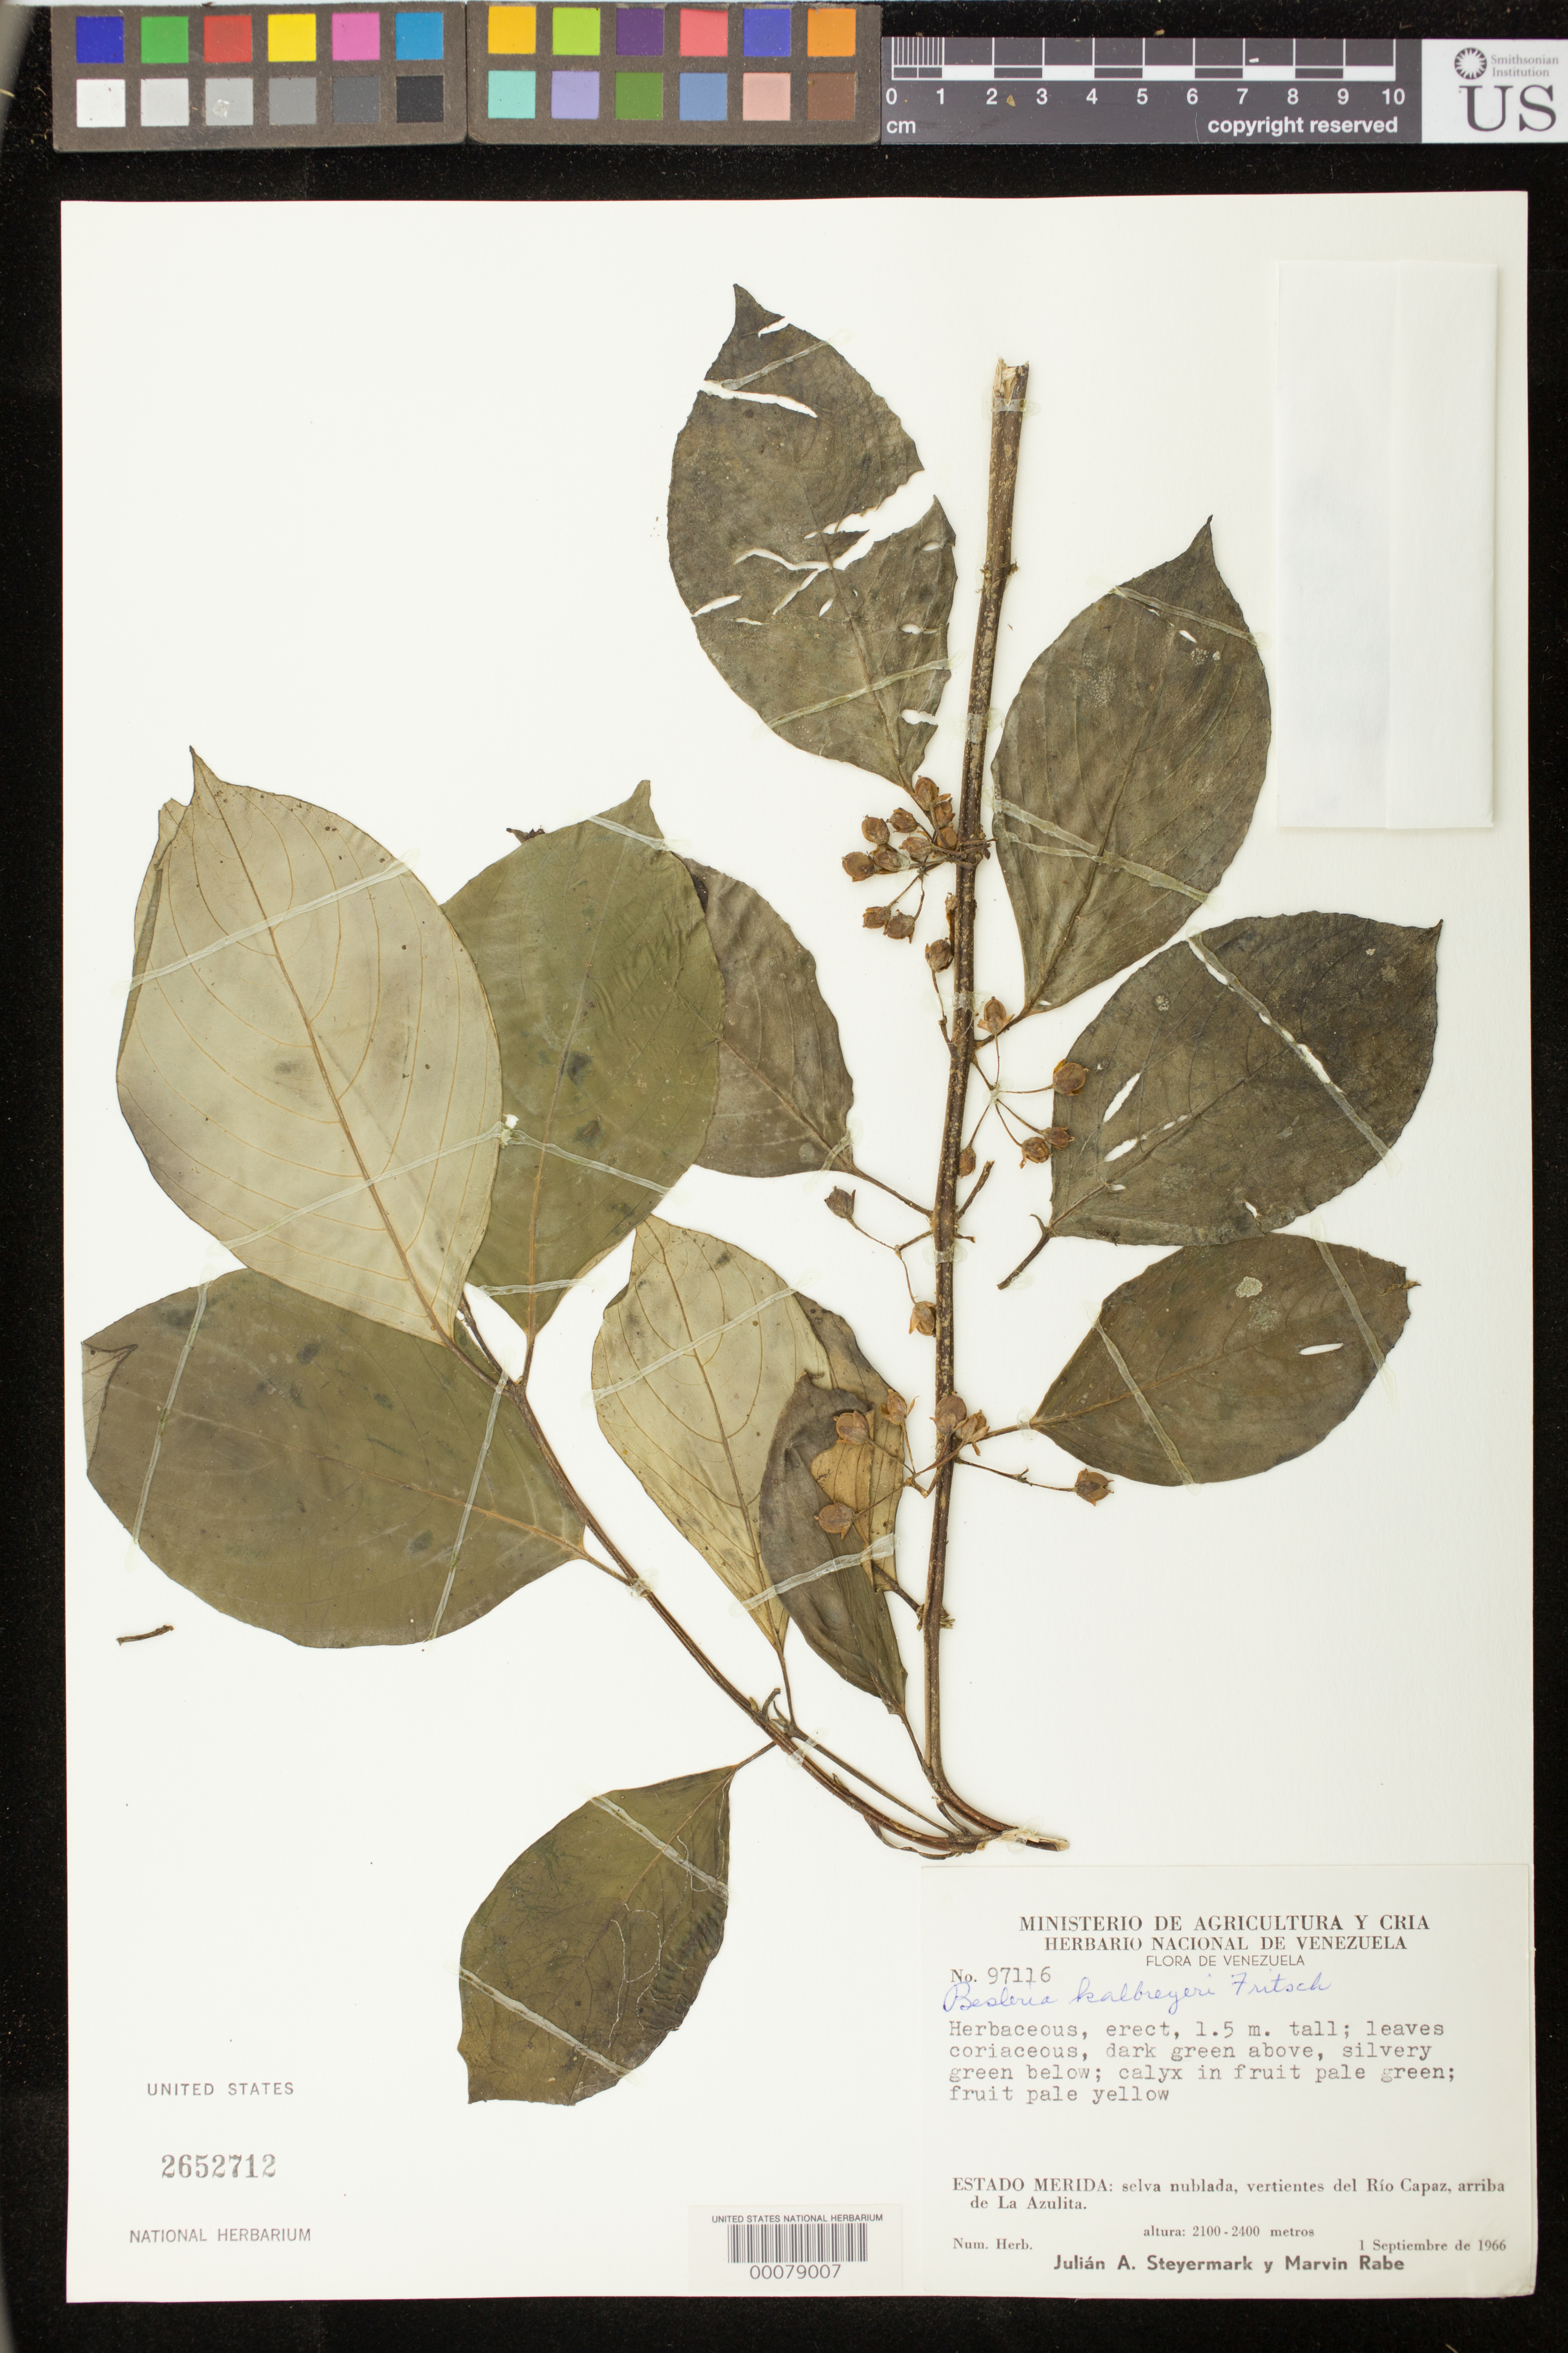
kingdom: Plantae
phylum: Tracheophyta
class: Magnoliopsida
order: Lamiales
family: Gesneriaceae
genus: Besleria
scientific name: Besleria kalbreyeri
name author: Fritsch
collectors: J. Steyermark & M. Rabe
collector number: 97116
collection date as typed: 01 Sep 1966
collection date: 1966-09-01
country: Venezuela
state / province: Mérida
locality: Slopes of Rio Capaz, above La Azulita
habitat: Cloud forest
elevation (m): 2100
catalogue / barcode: US 2652712